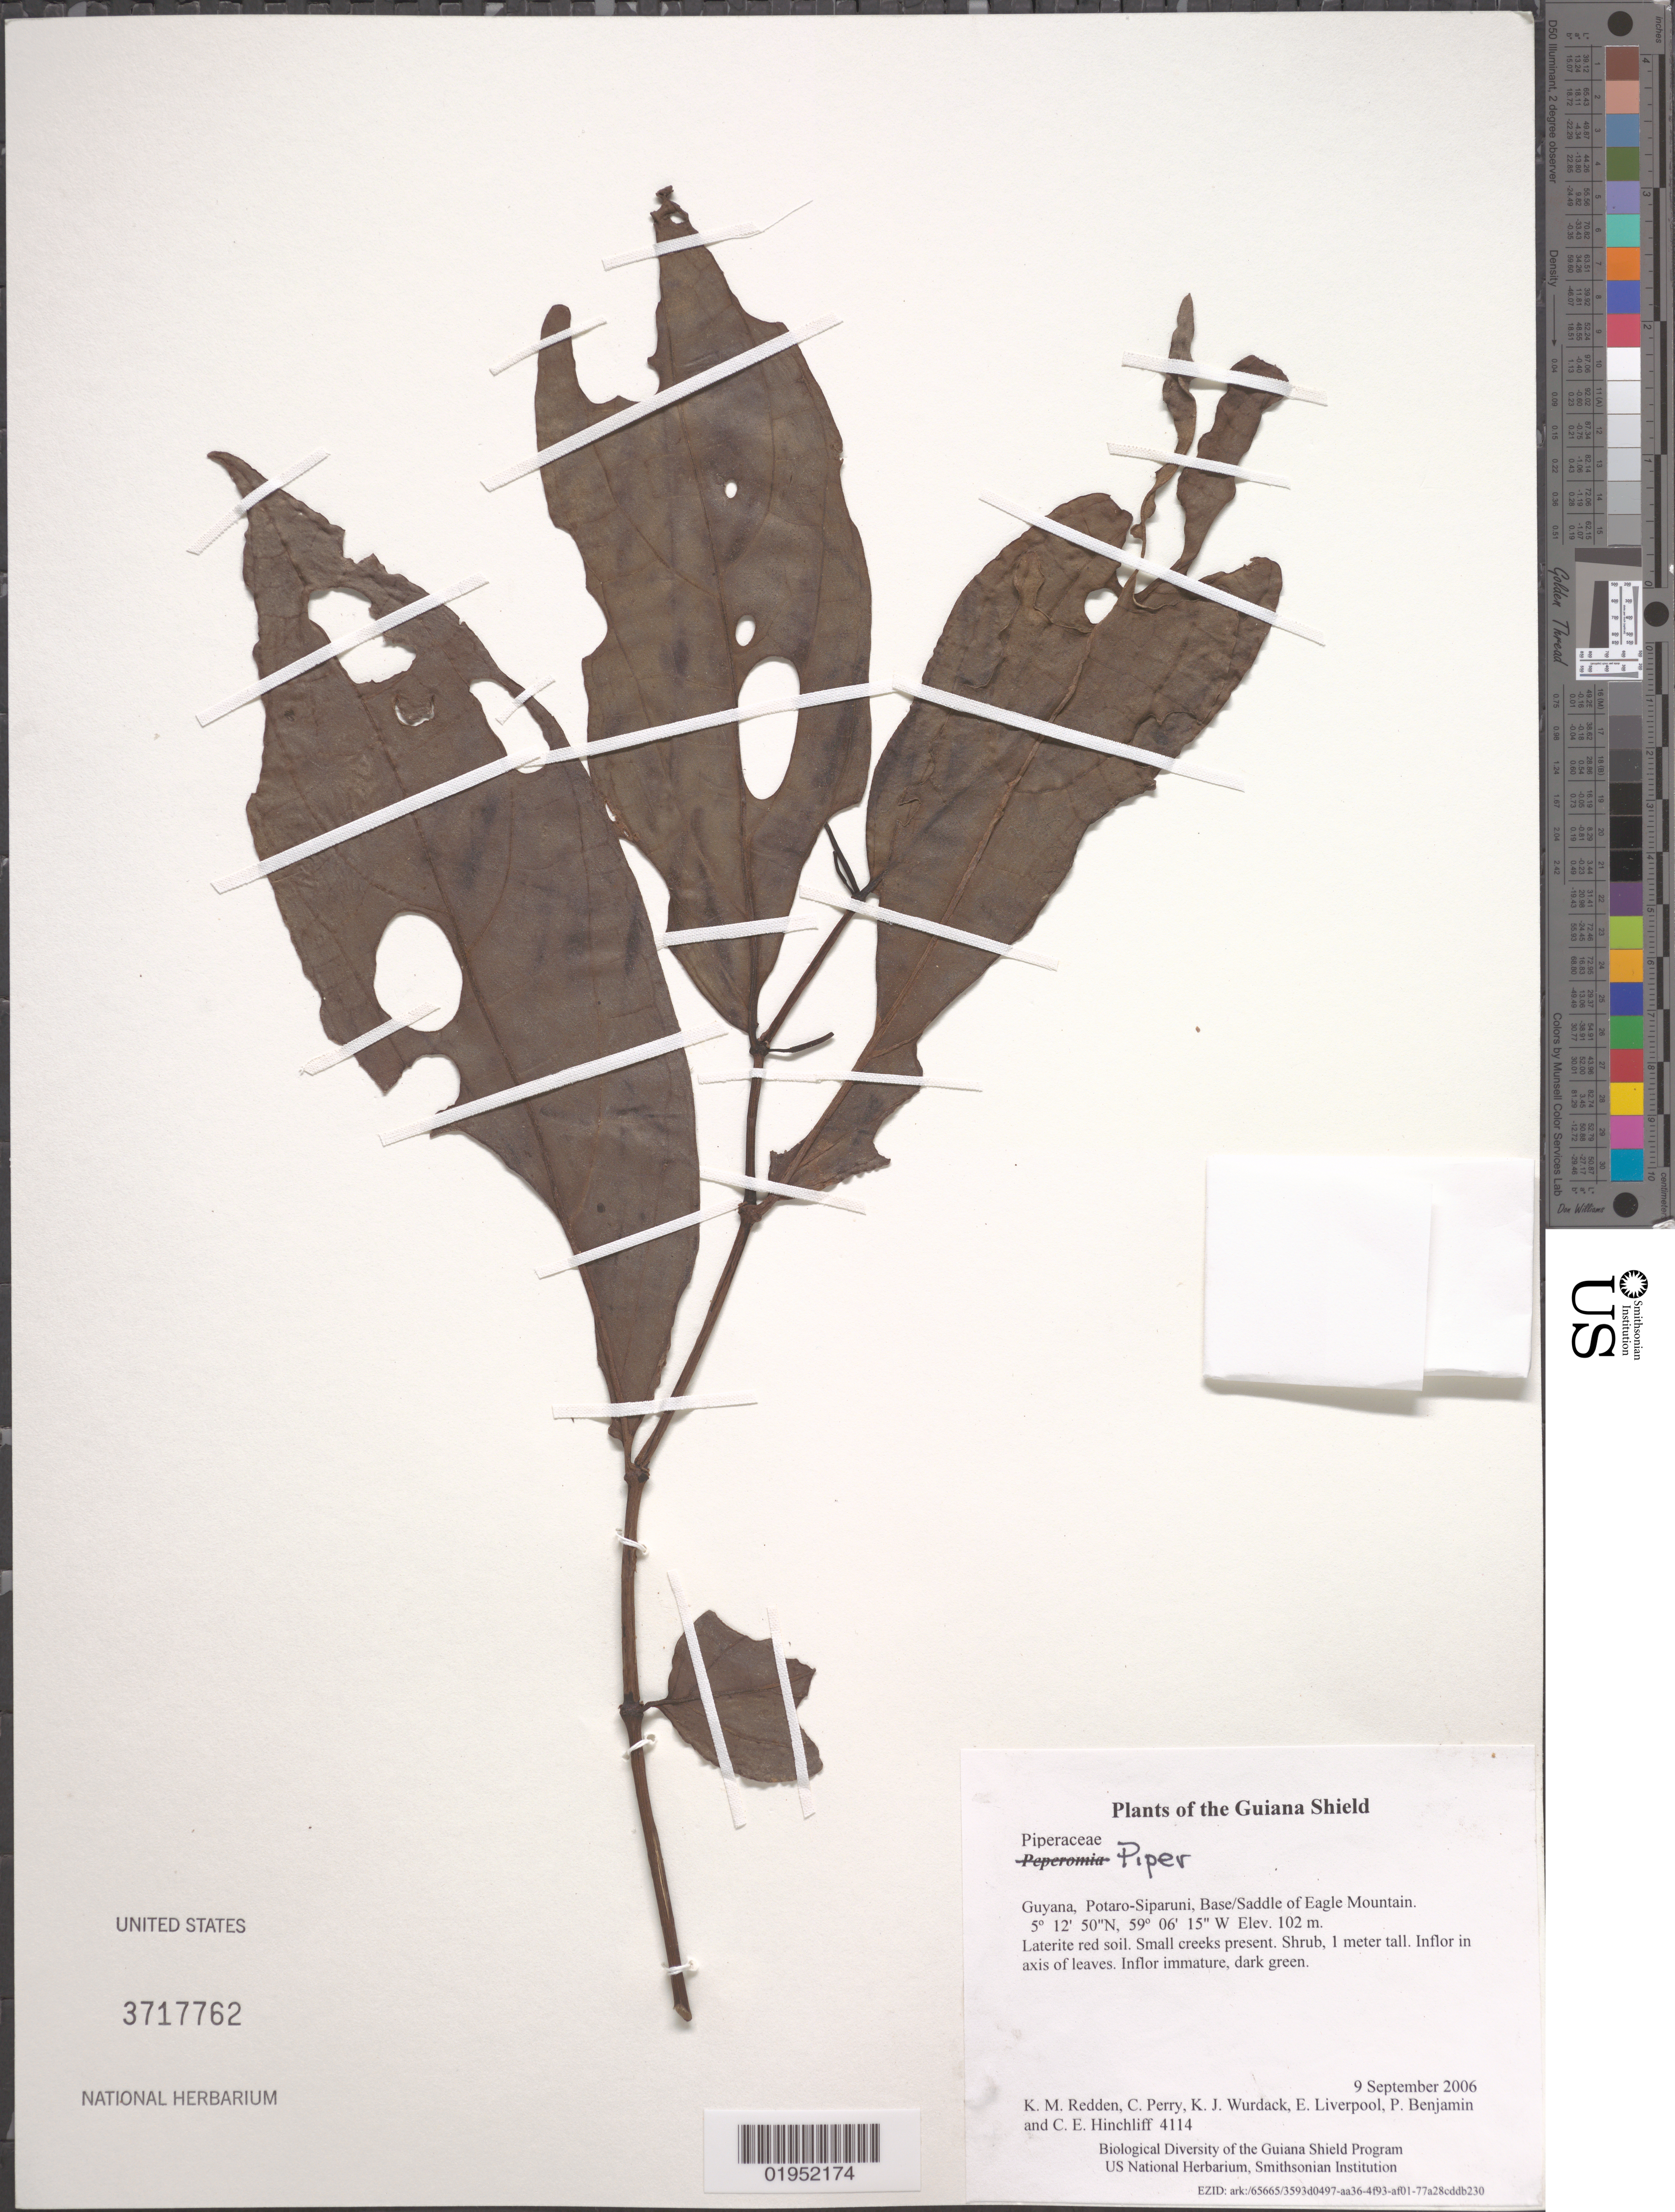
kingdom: Plantae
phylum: Tracheophyta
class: Magnoliopsida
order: Piperales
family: Piperaceae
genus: Piper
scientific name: Piper sp.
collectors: K. M. Redden, C. Perry, K. Wurdack, E. Liverpool, P. Benjamin & C. E. Hinchliff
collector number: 4114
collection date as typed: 9 September 2006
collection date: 2006-09-09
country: Guyana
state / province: Potaro-Siparuni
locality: Base/Saddle of Eagle Mountain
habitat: Laterite red soil. Small creeks present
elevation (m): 102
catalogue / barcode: US 3717762